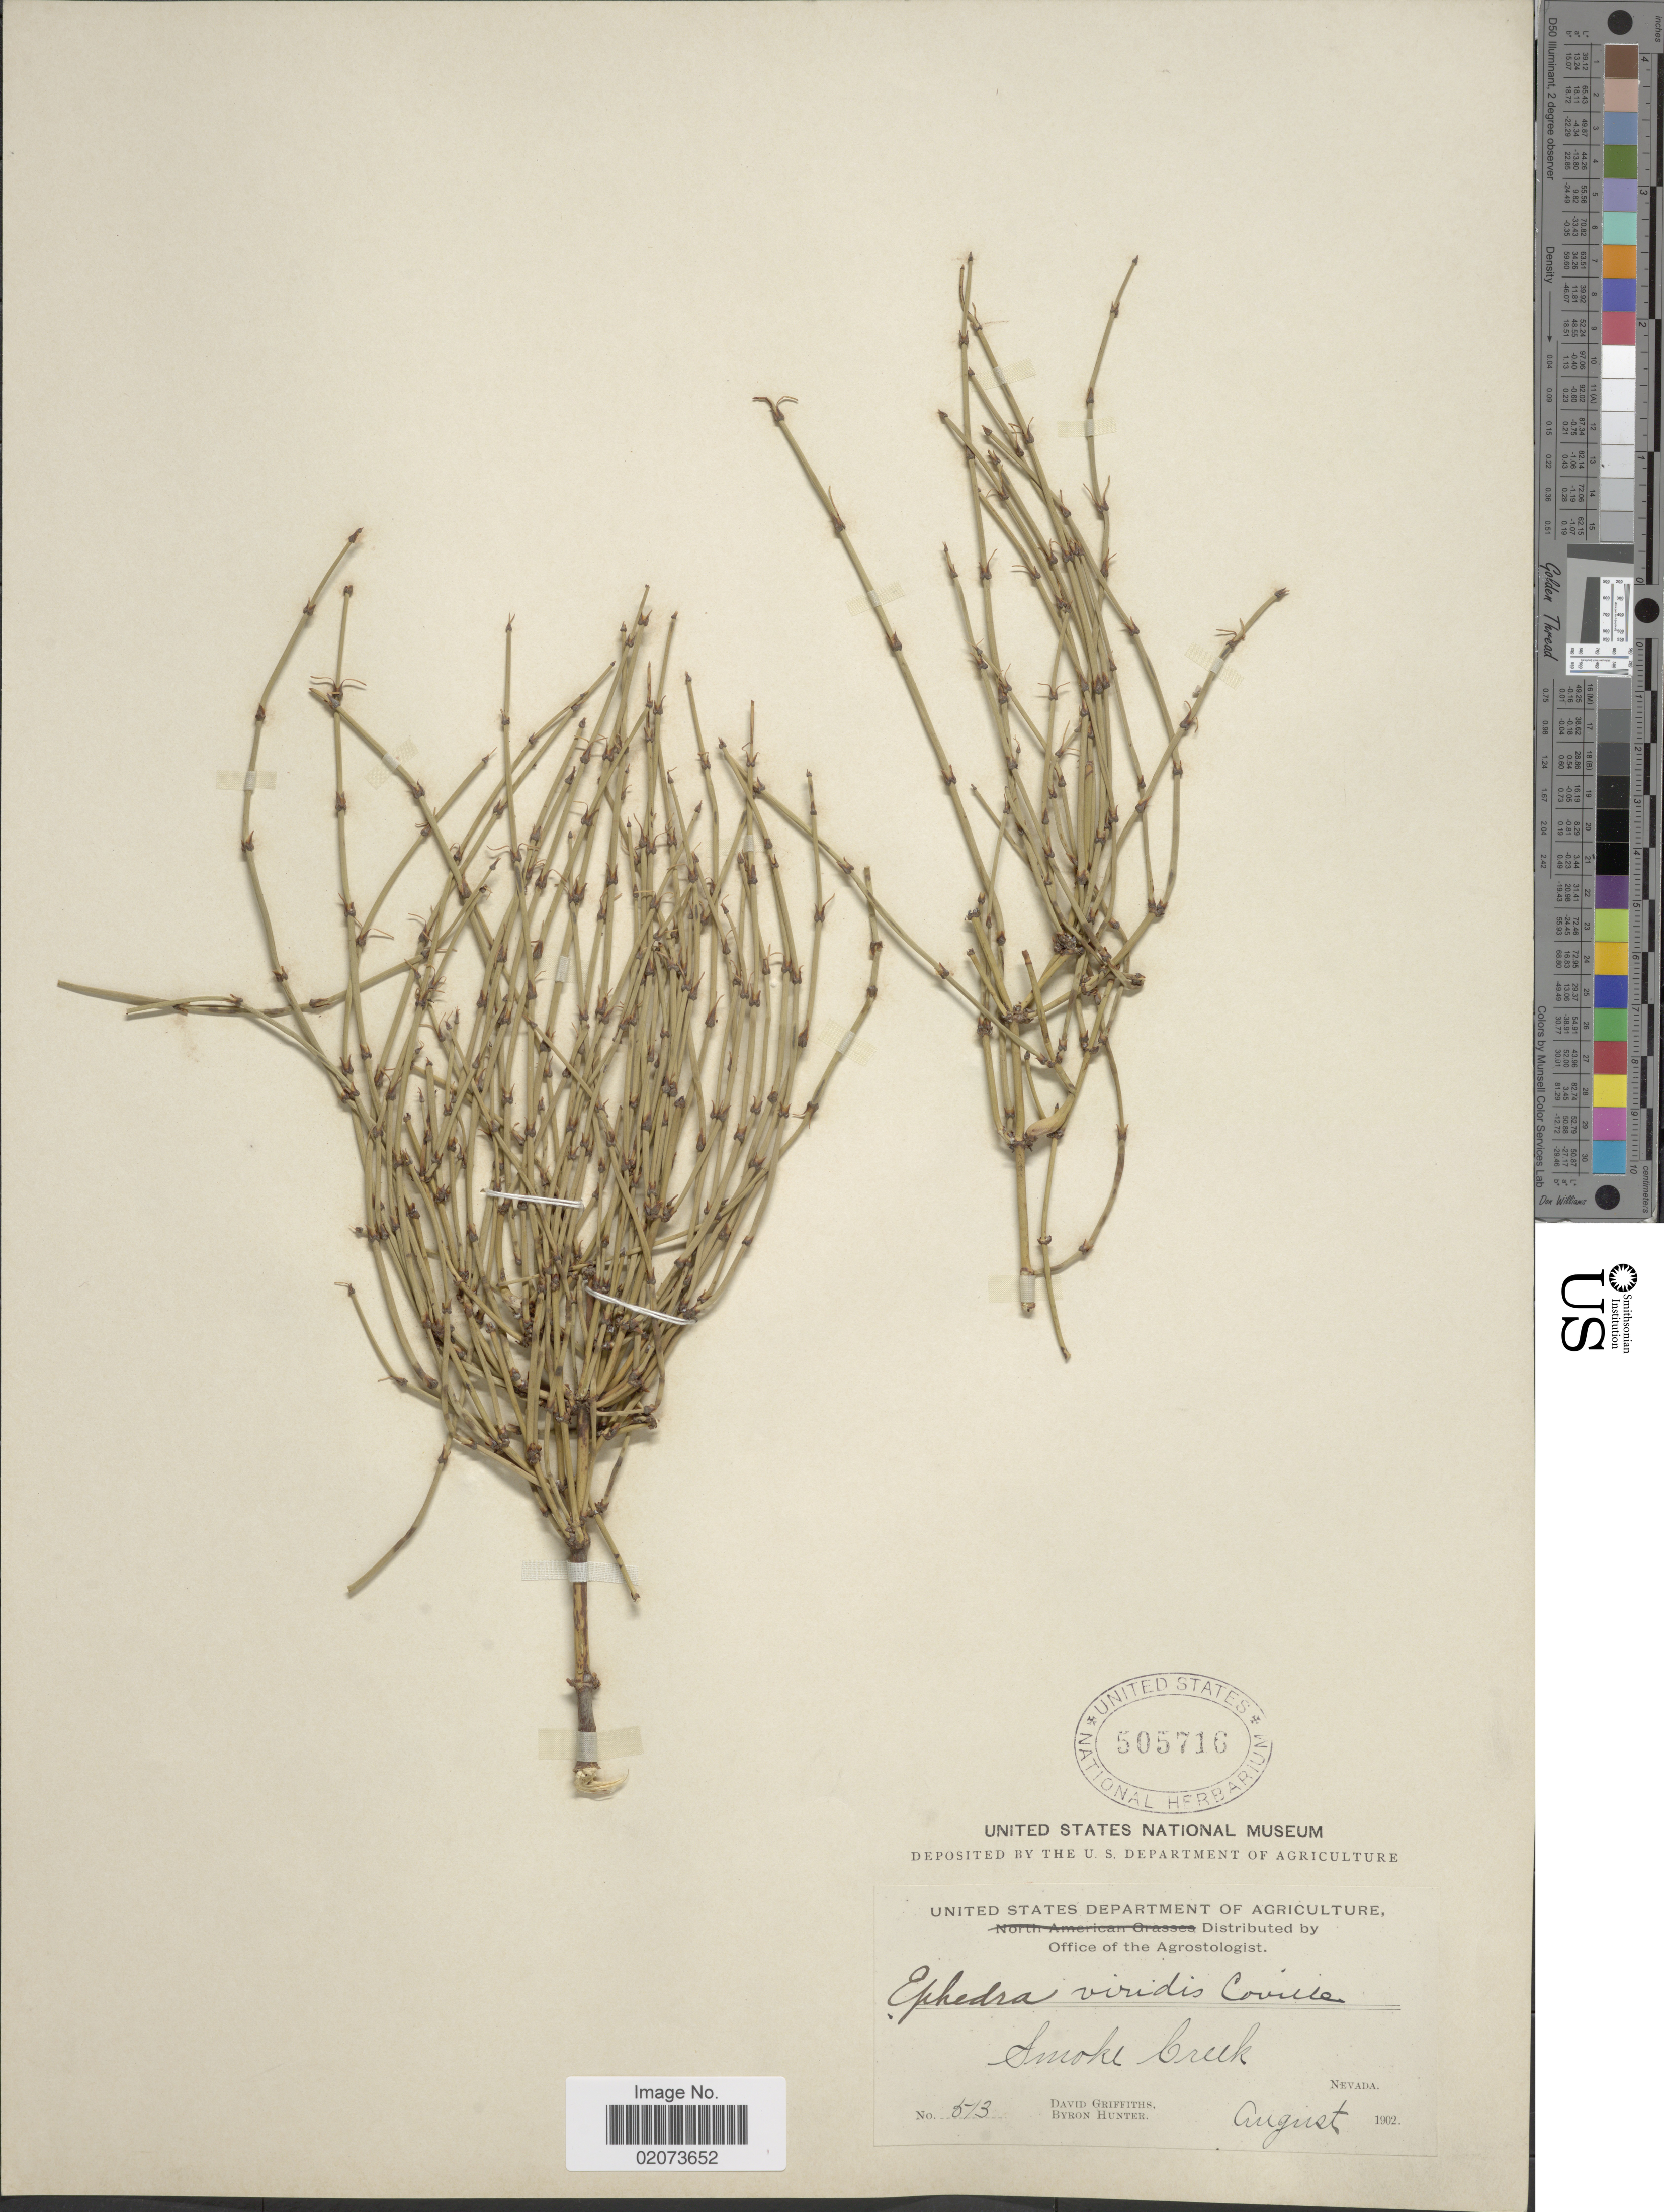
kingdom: Plantae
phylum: Tracheophyta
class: Gnetopsida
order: Ephedrales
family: Ephedraceae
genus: Ephedra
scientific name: Ephedra viridis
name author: Coville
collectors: D. Griffiths & B. Hunter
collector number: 513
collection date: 1902-08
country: United States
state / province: Nevada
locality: Smoke Creek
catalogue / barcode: US 505716